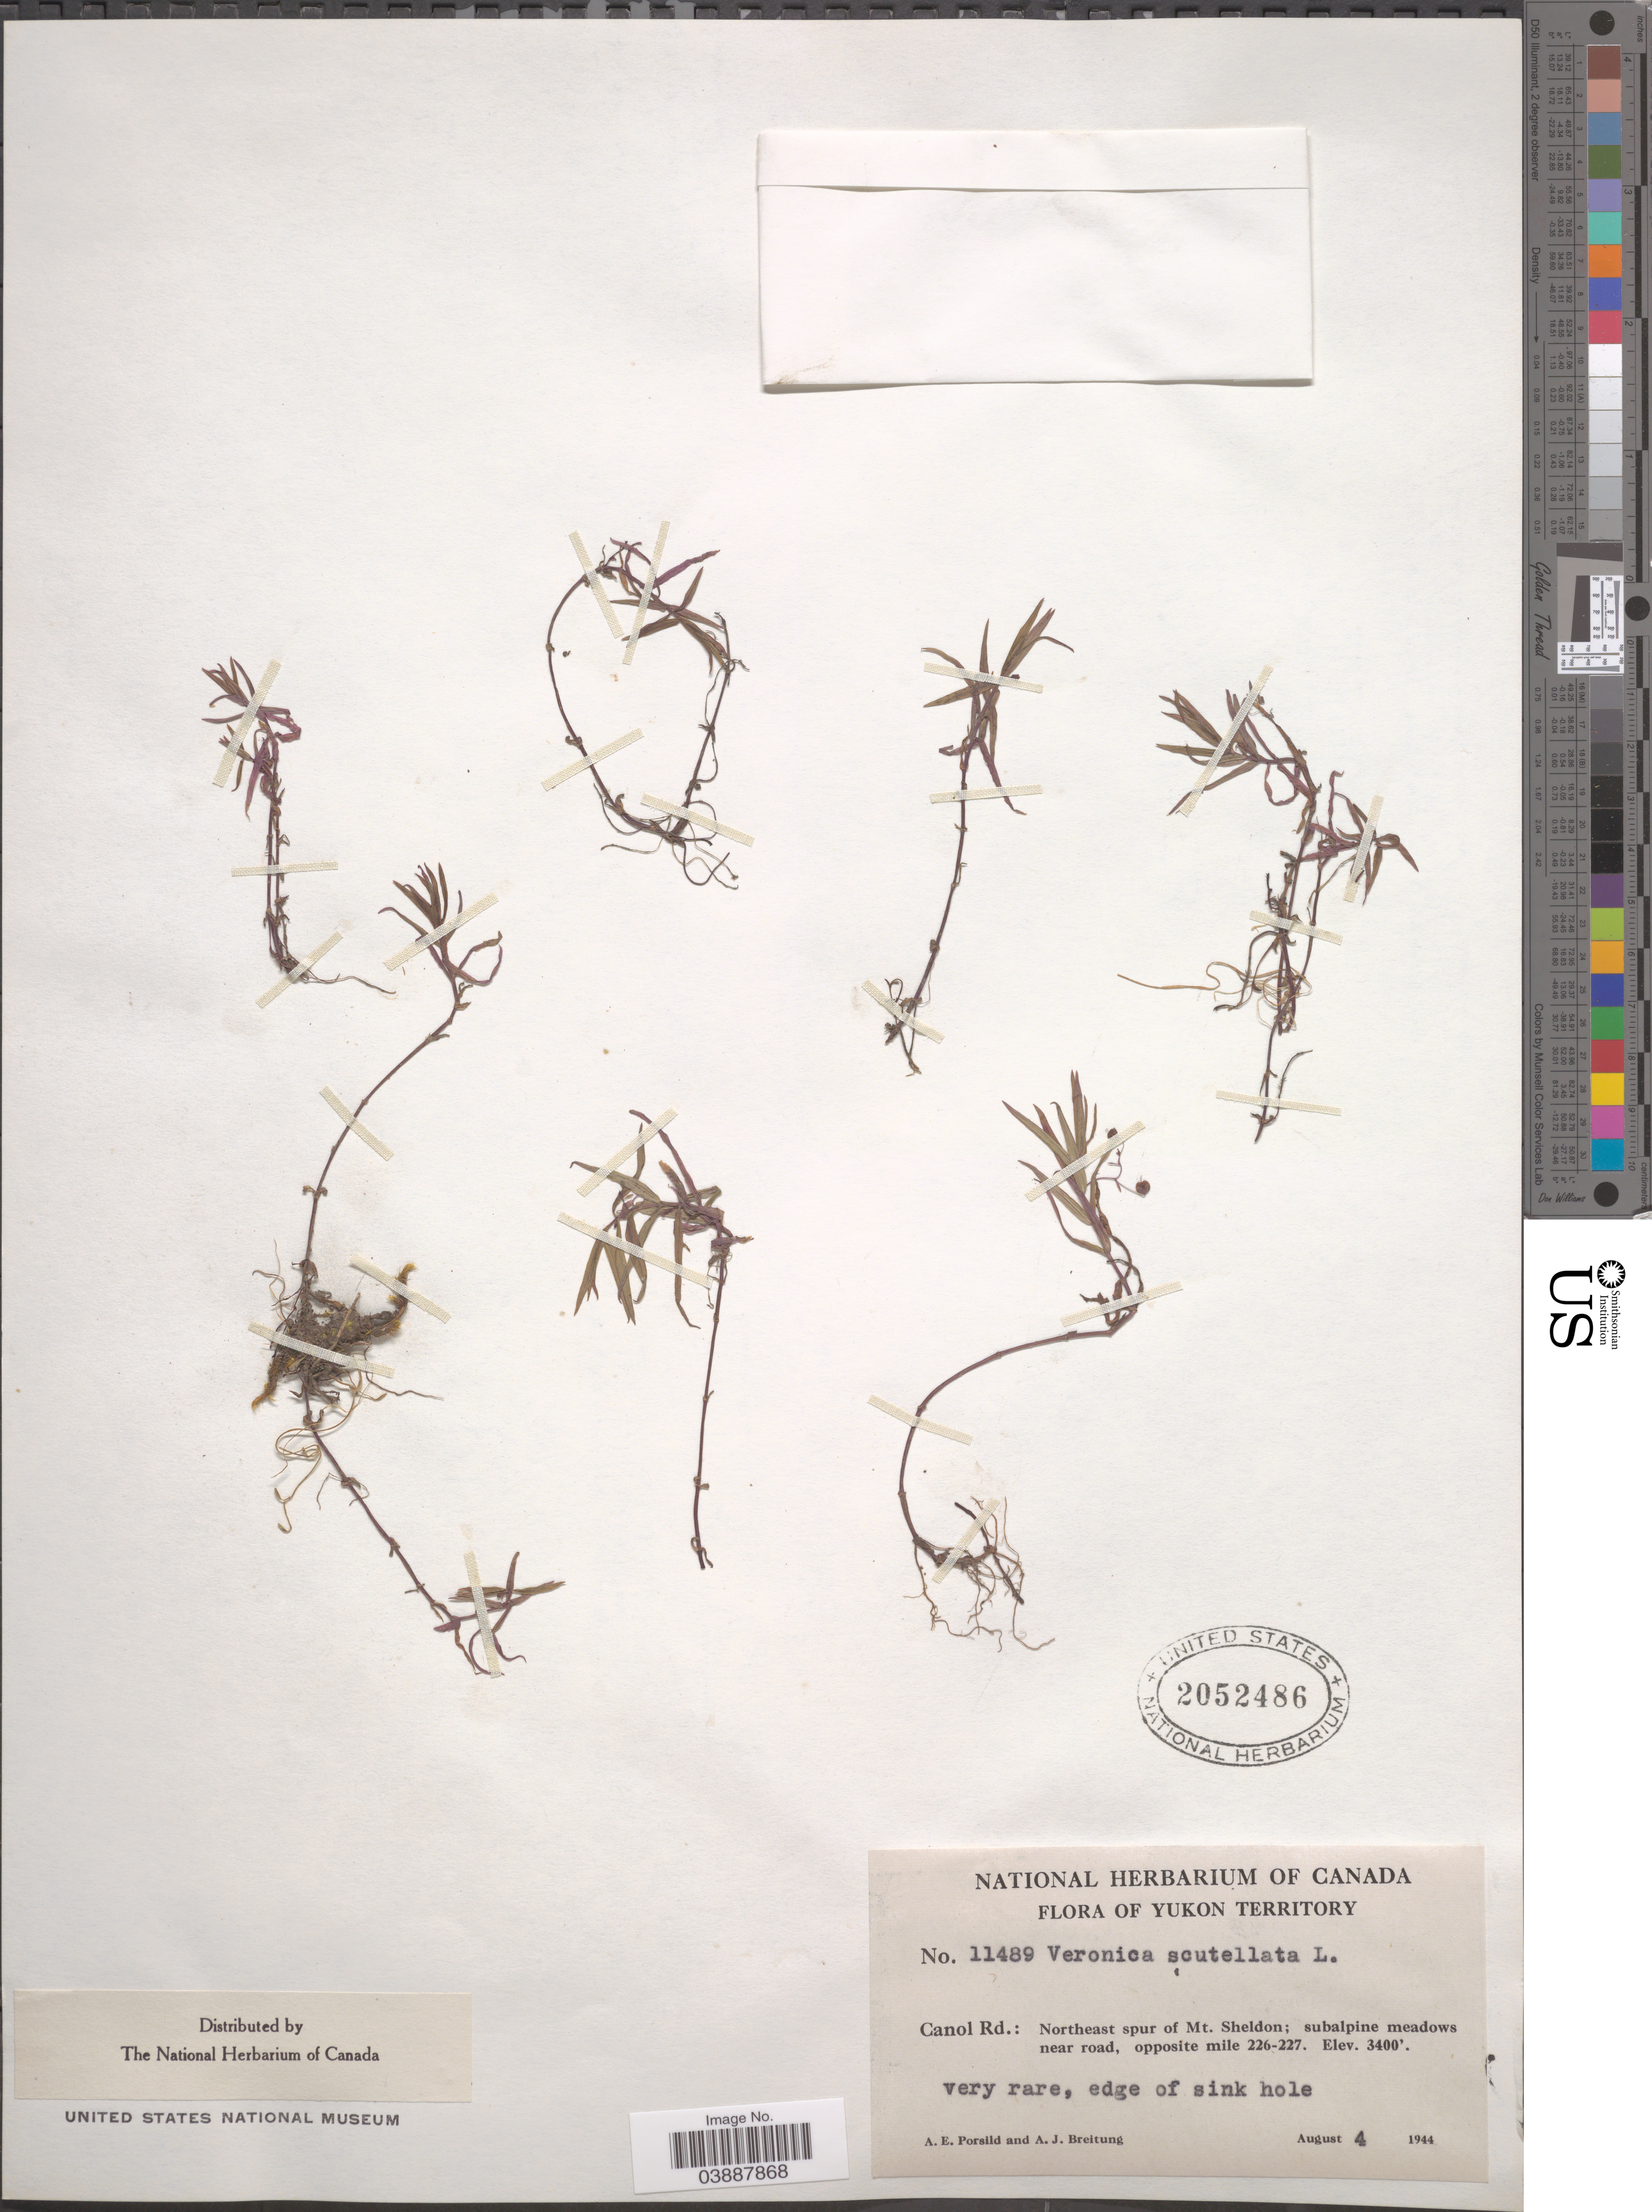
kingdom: Plantae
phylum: Tracheophyta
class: Magnoliopsida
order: Lamiales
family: Plantaginaceae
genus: Veronica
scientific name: Veronica scutellata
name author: L.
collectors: A. E. Porsild & A. Breitung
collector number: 11489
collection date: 1944-08-04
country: Canada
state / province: Yukon Territory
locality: Canol Rd.: Northeast spur of Mt. Sheldon; subalpine meadows near road, opposite mile 226-227.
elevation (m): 1036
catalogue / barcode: US 2052486